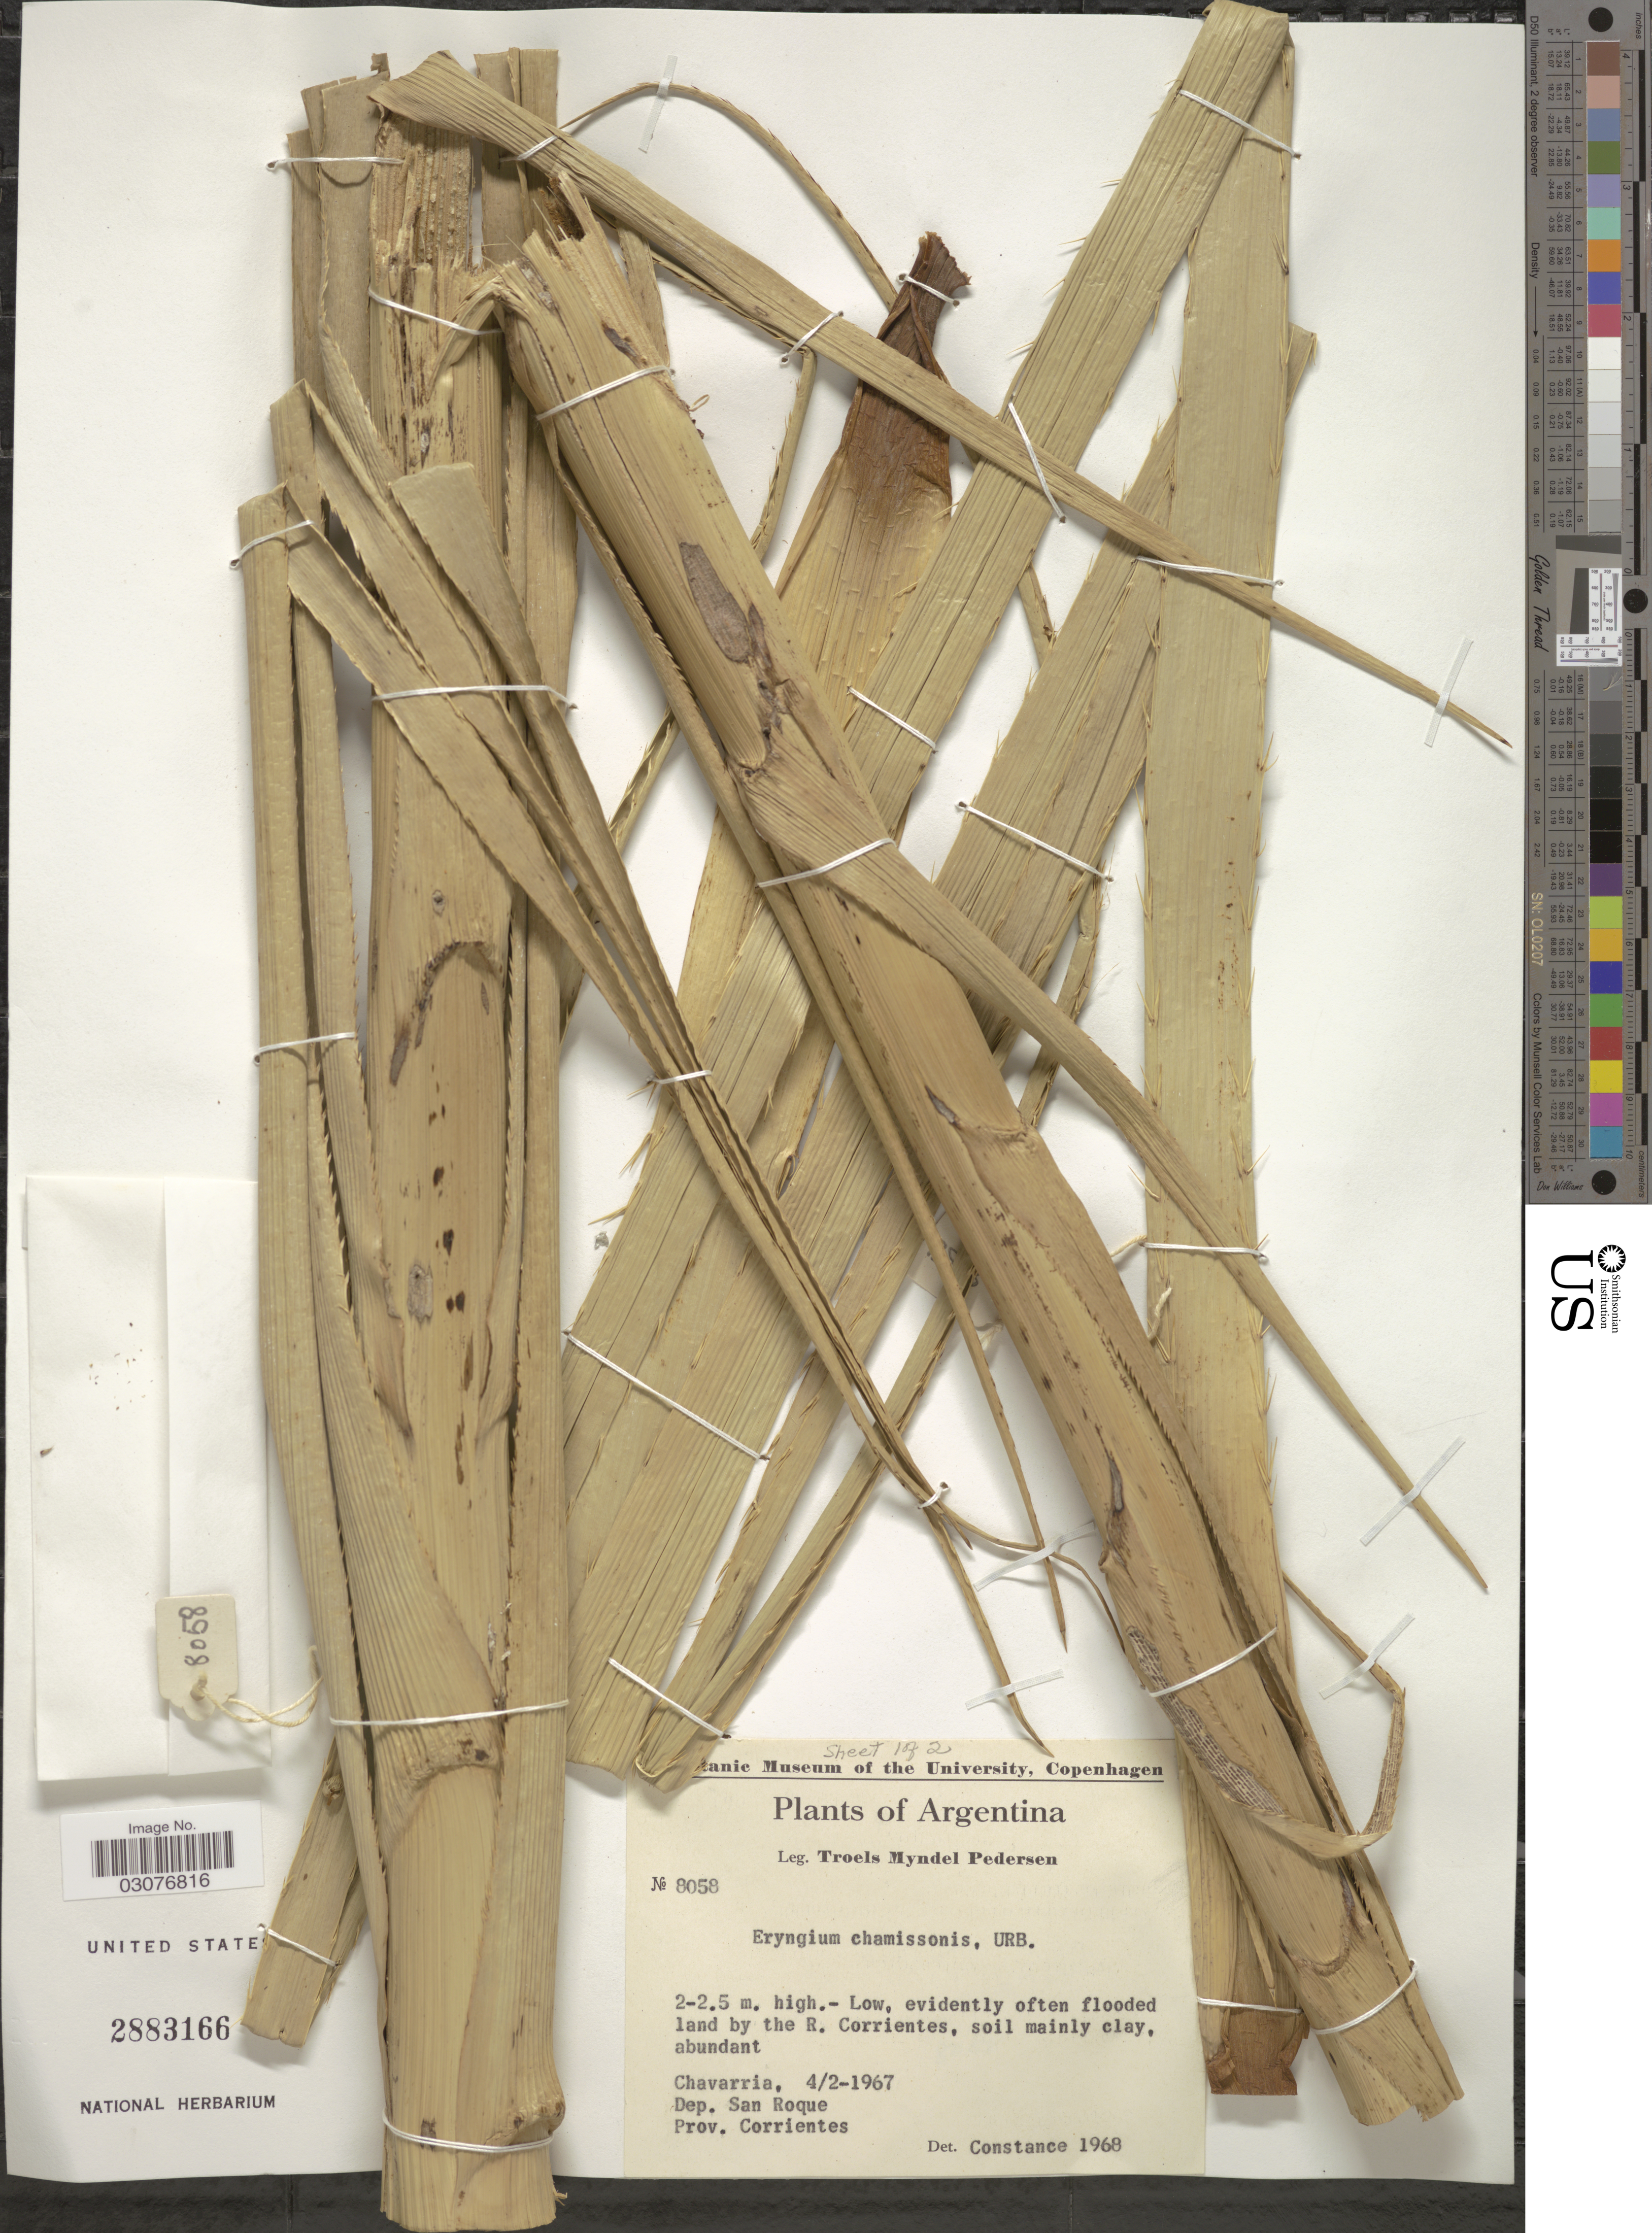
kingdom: Plantae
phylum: Tracheophyta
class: Magnoliopsida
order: Apiales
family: Apiaceae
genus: Eryngium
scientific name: Eryngium pandanifolium var. chamissonis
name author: Mathias & Constance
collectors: T. Pederson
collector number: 8058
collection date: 1967-02-04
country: Argentina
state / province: Corrientes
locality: Often flooded land by the R. Corrientes. Chavarria, Dep. San Roque.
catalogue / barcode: US 2883166